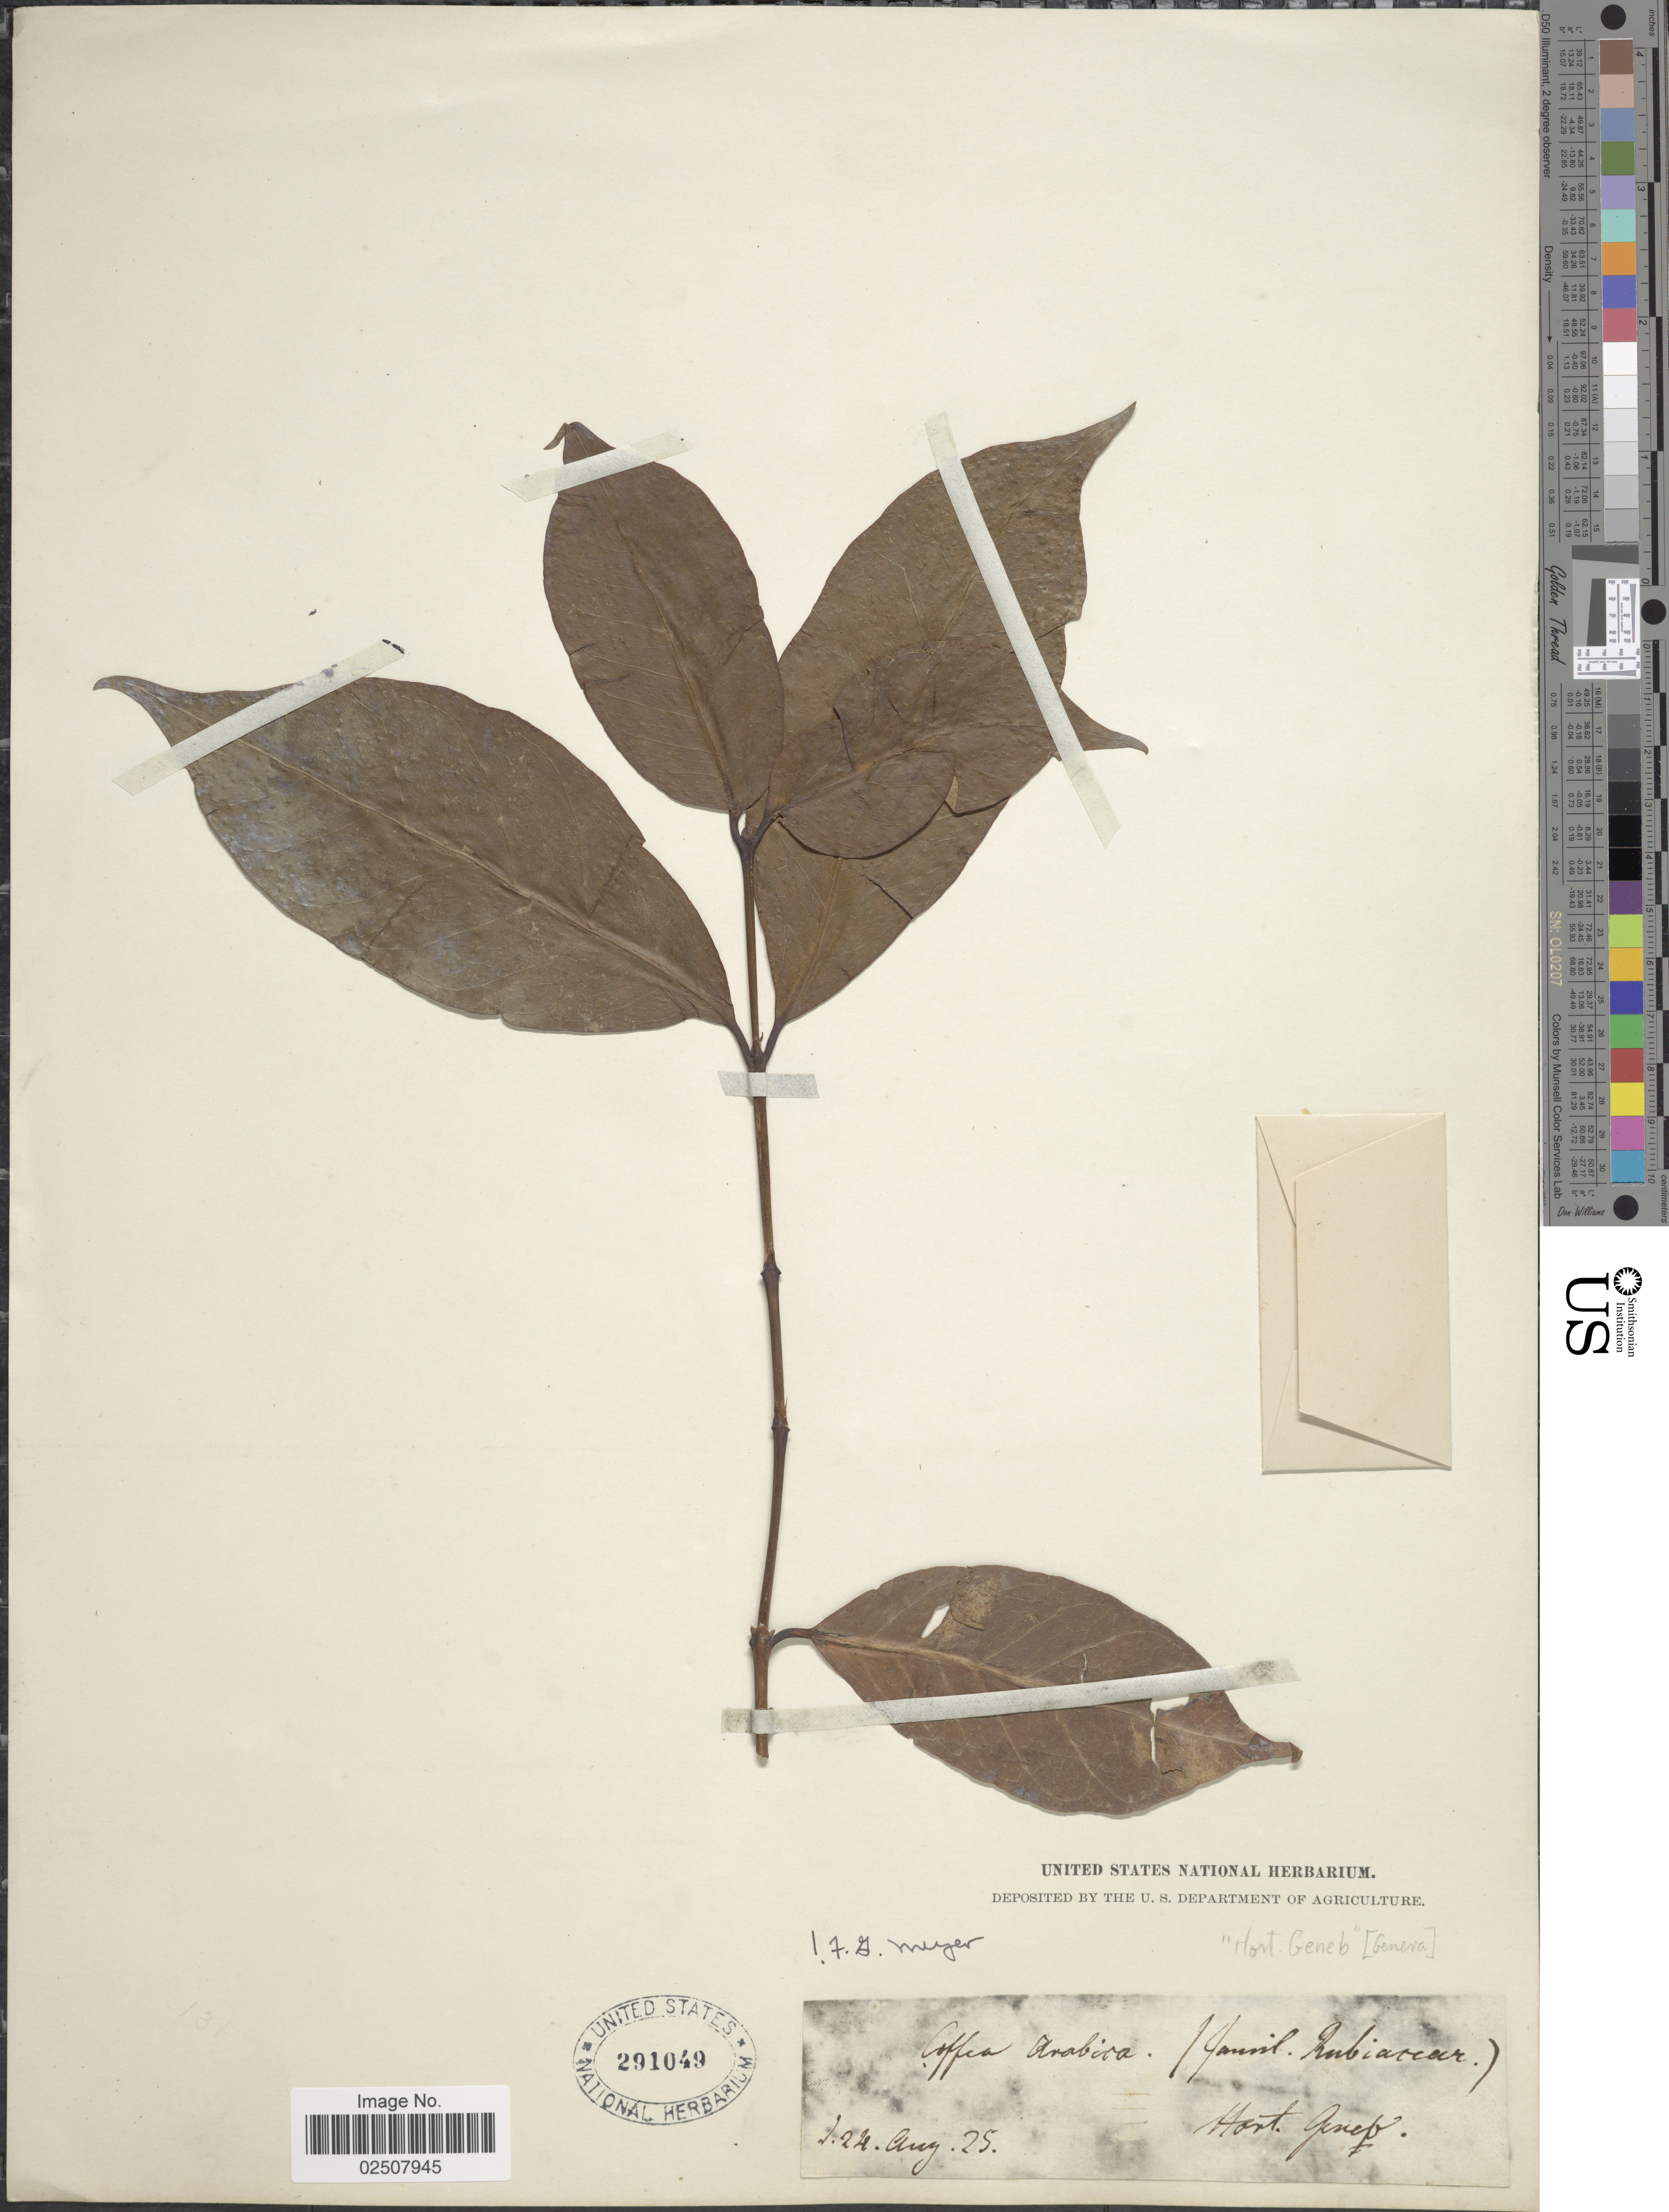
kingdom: Plantae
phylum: Tracheophyta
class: Magnoliopsida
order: Gentianales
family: Rubiaceae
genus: Coffea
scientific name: Coffea arabica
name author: L.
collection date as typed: Transcribed d/m/y: 24/8/25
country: Switzerland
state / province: Genève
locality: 'Hort Geneb'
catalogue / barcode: US 291049